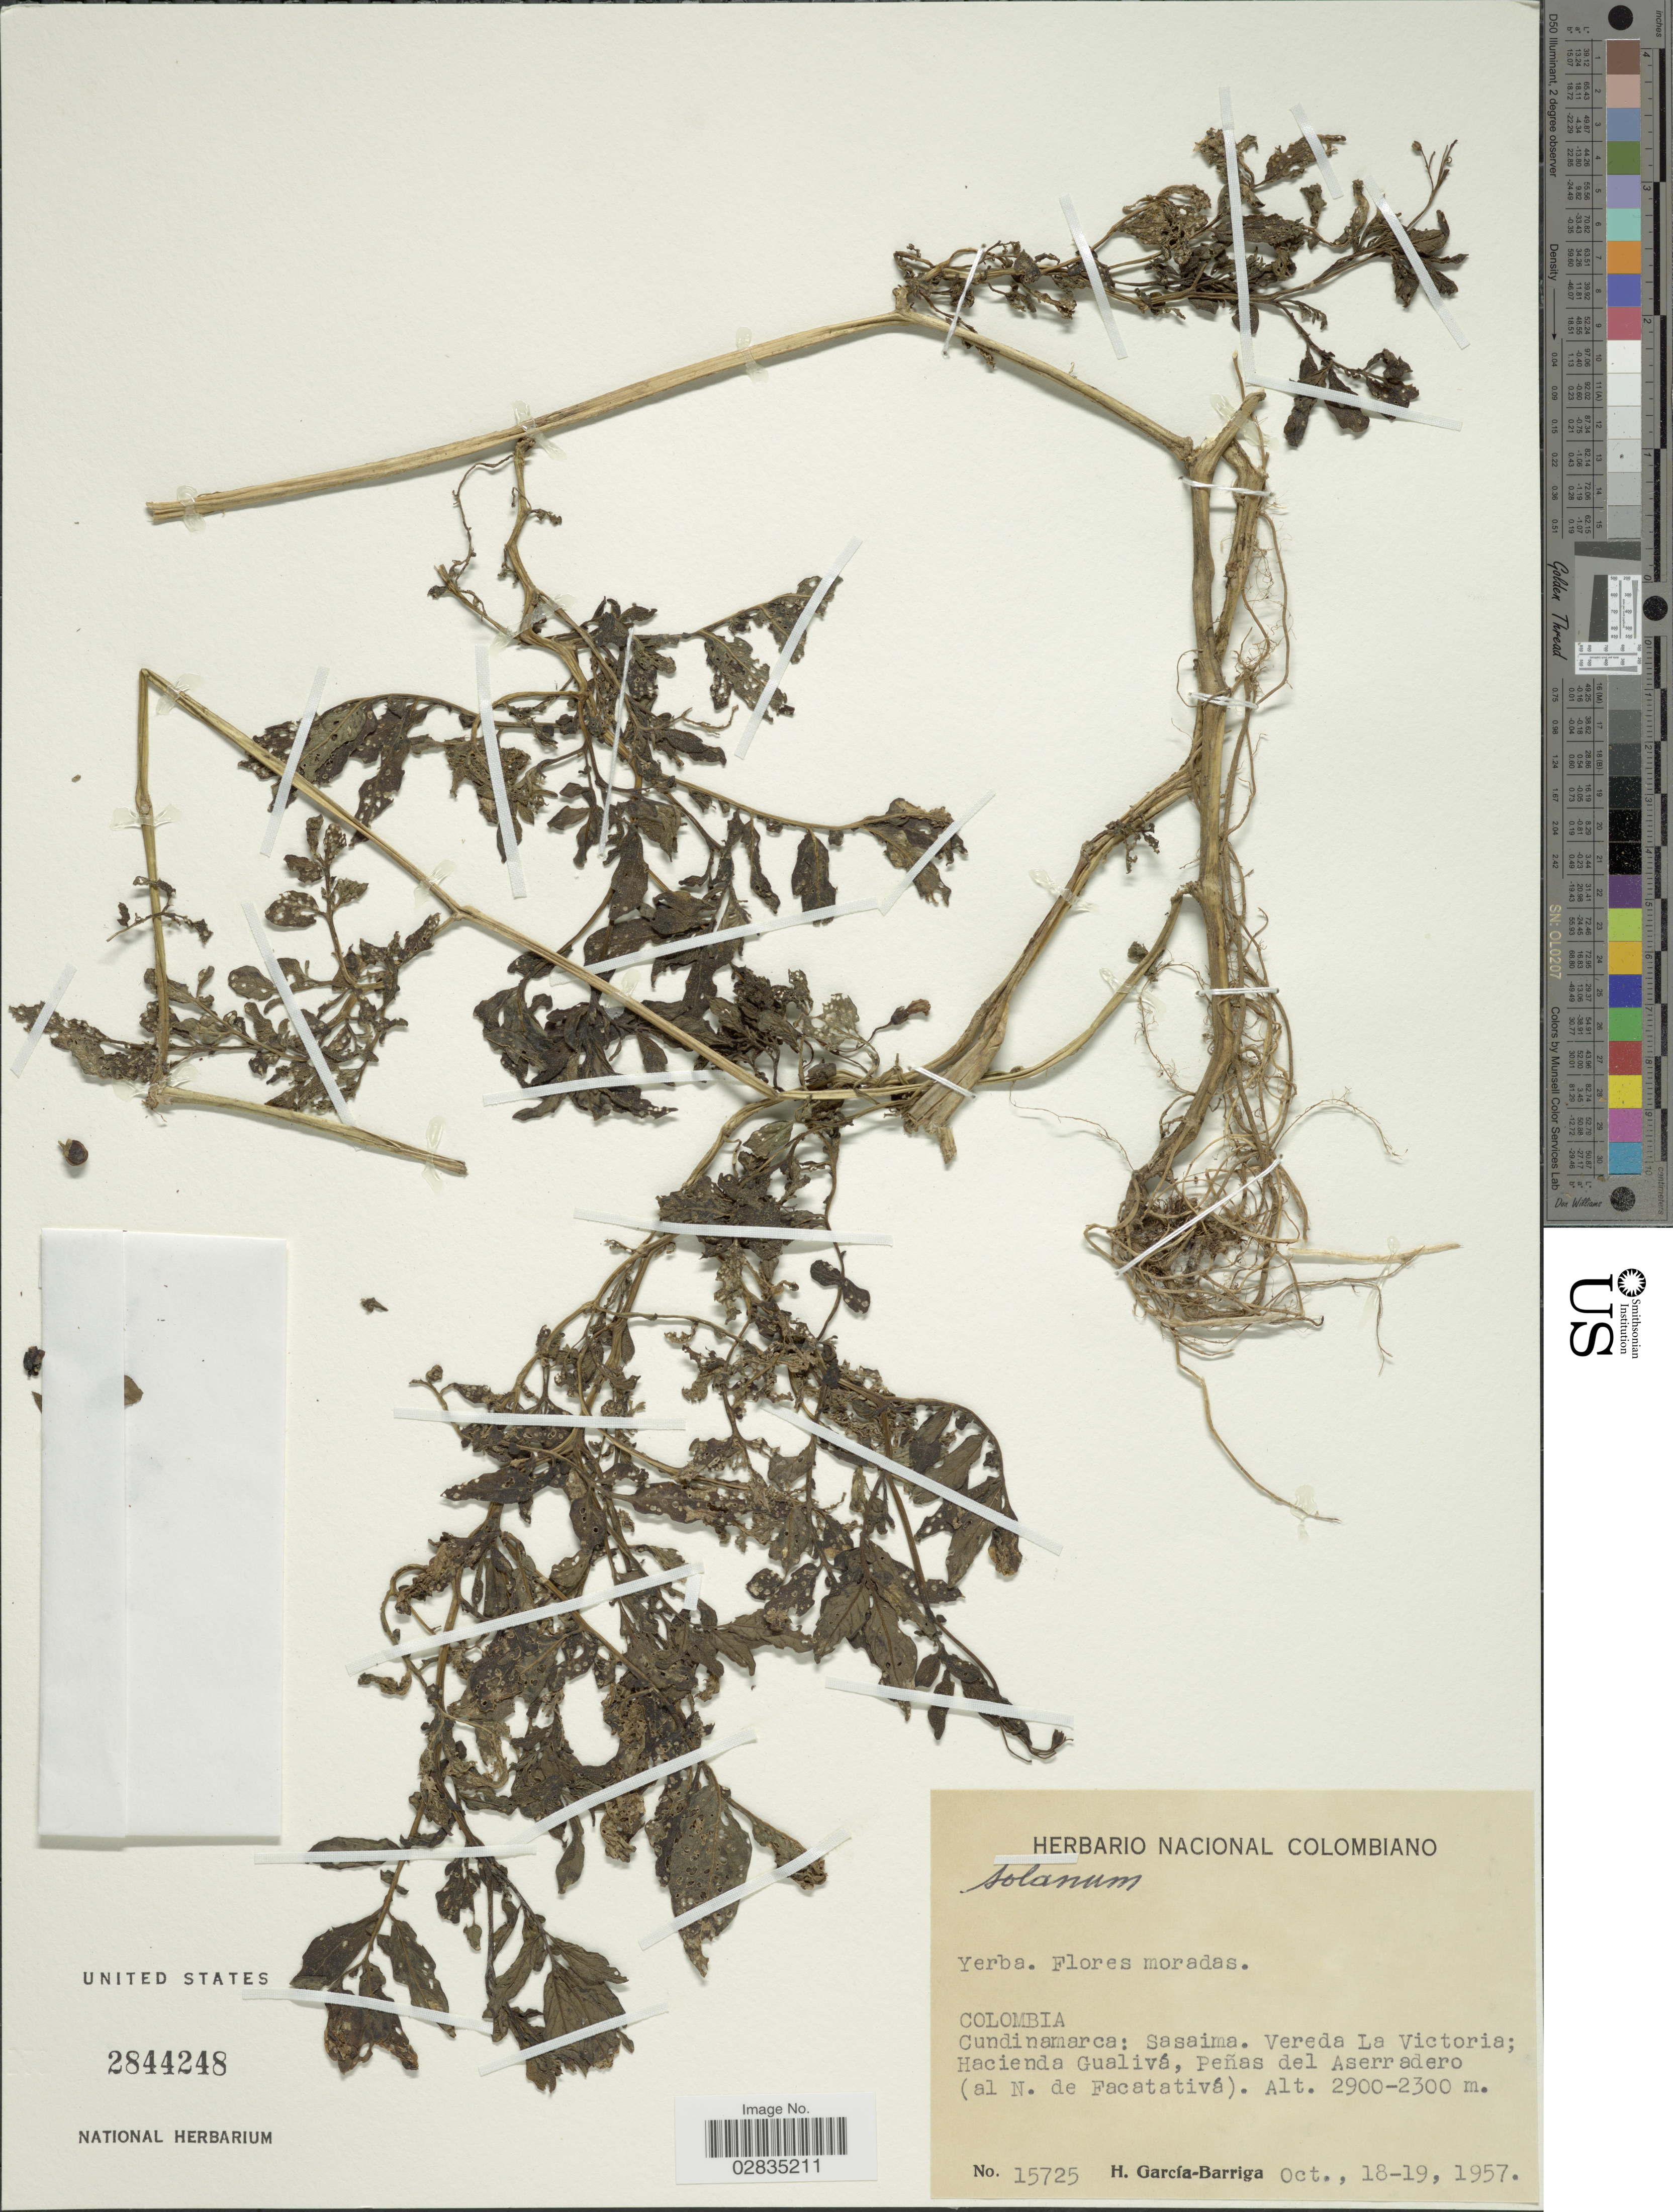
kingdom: Plantae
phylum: Tracheophyta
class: Magnoliopsida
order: Solanales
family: Solanaceae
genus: Solanum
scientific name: Solanum sp.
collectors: H. García Barriga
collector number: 15725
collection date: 1957-10-18/1957-10-19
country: Colombia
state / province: Cundinamarca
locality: Sasaima, Vereda La Victoria; Hacienda Gualivá, Peñas del Aserradero (al N. de Facatativá).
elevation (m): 2300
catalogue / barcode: US 2844248